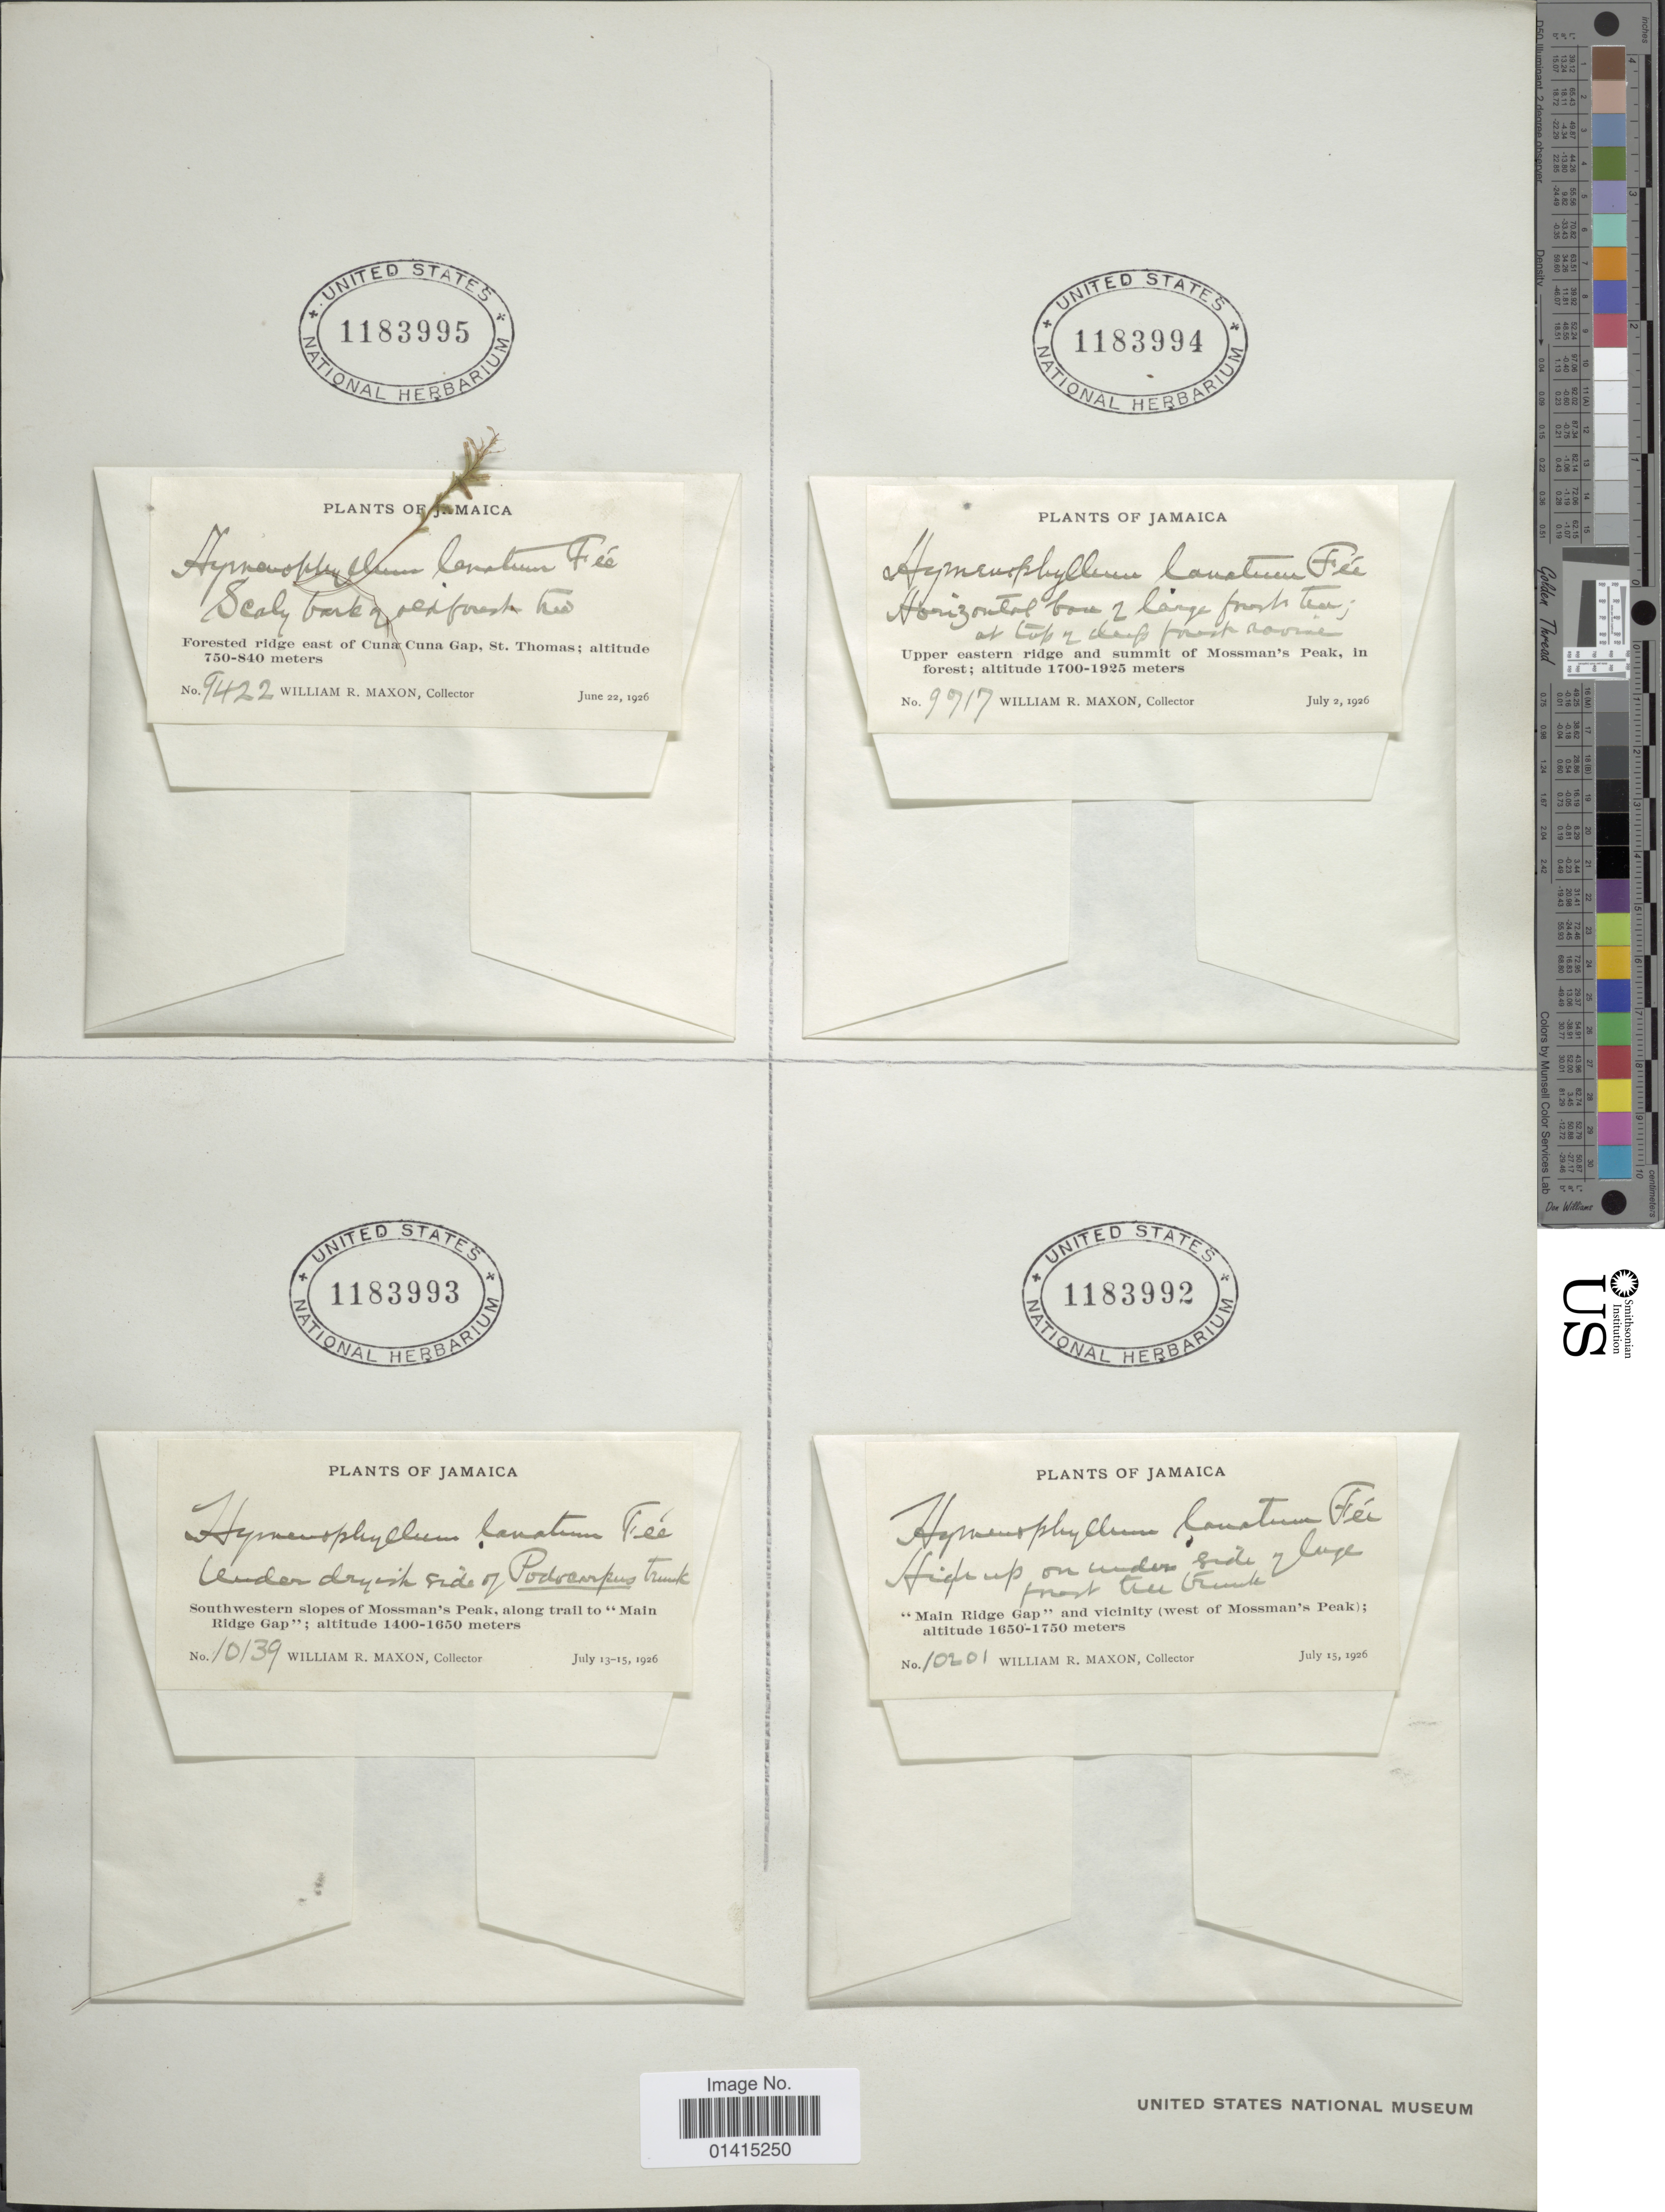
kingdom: Plantae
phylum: Tracheophyta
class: Polypodiopsida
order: Hymenophyllales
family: Hymenophyllaceae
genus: Hymenophyllum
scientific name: Hymenophyllum lanatum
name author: Fée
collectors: W. R. Maxon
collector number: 10201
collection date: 1926-07-15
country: Jamaica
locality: main ridge Gap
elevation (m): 1650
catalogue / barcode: US 1183992